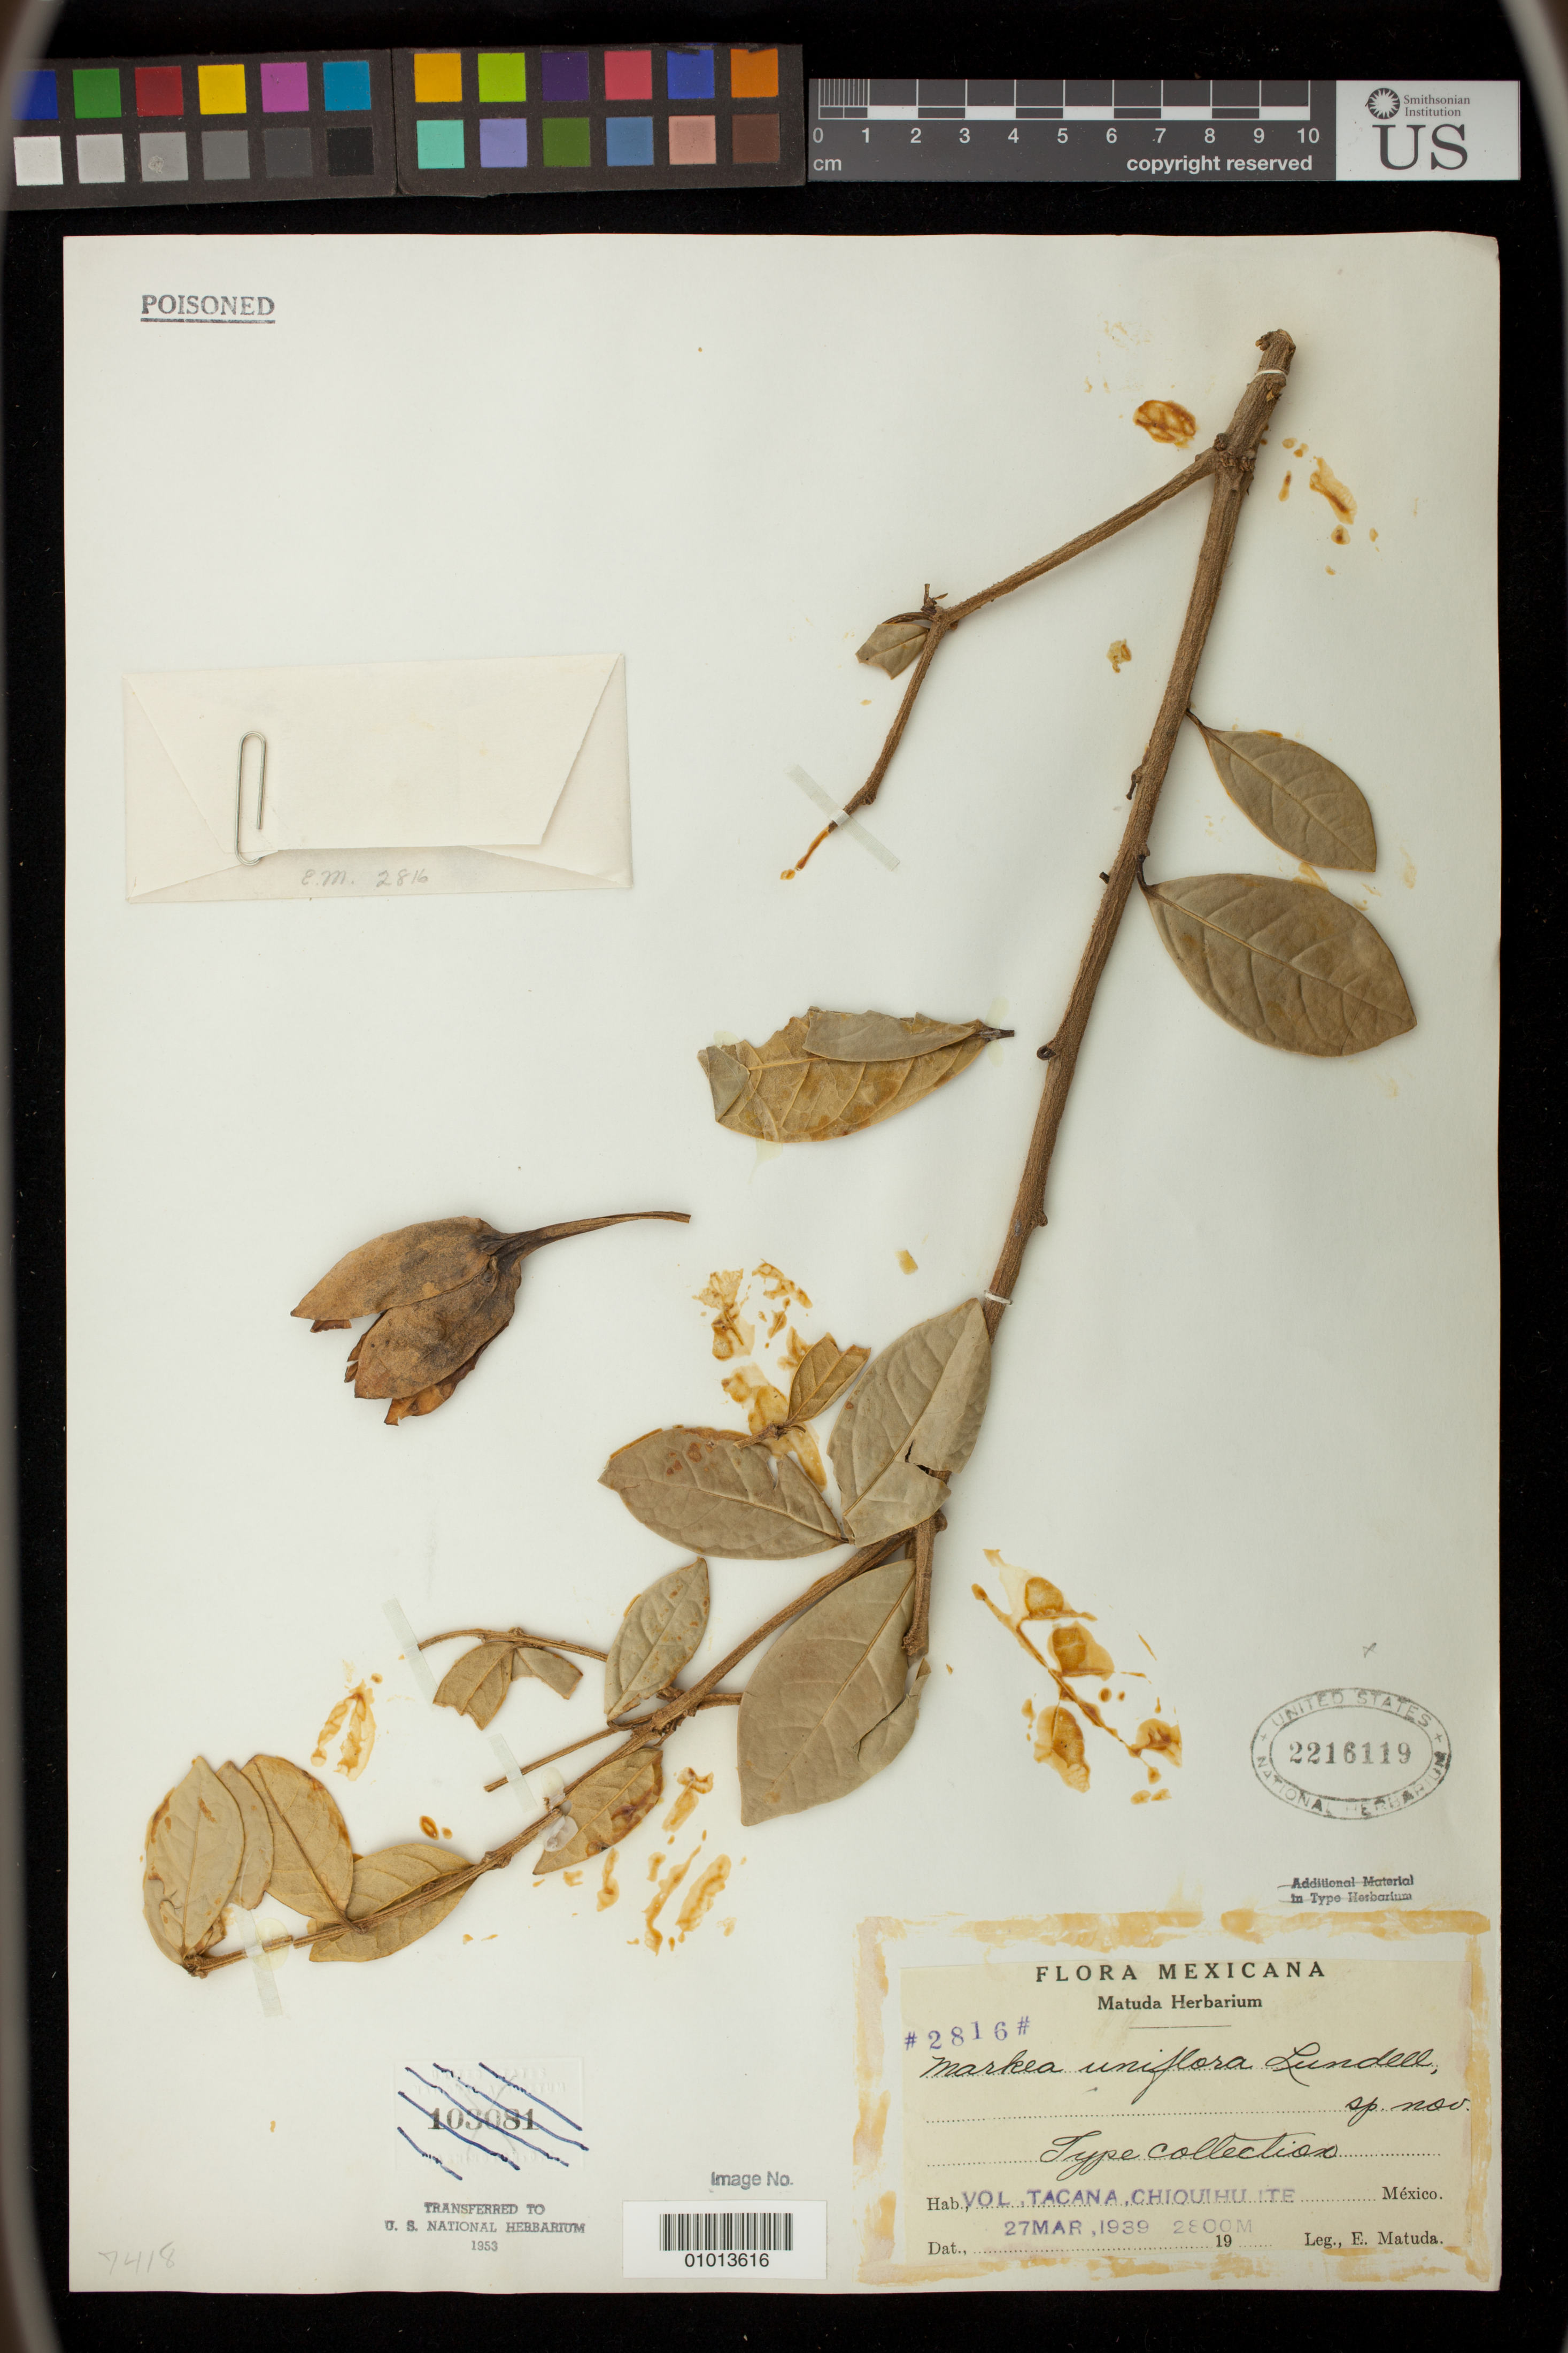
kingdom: Plantae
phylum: Tracheophyta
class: Magnoliopsida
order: Solanales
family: Solanaceae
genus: Markea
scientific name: Markea uniflora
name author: Lundell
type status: Isotype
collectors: E. Matuda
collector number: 2816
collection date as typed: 27 Mar 1939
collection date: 1939-03-27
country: Mexico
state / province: Chiapas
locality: Volcan Tacana, Chiquihuite.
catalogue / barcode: US 2216119